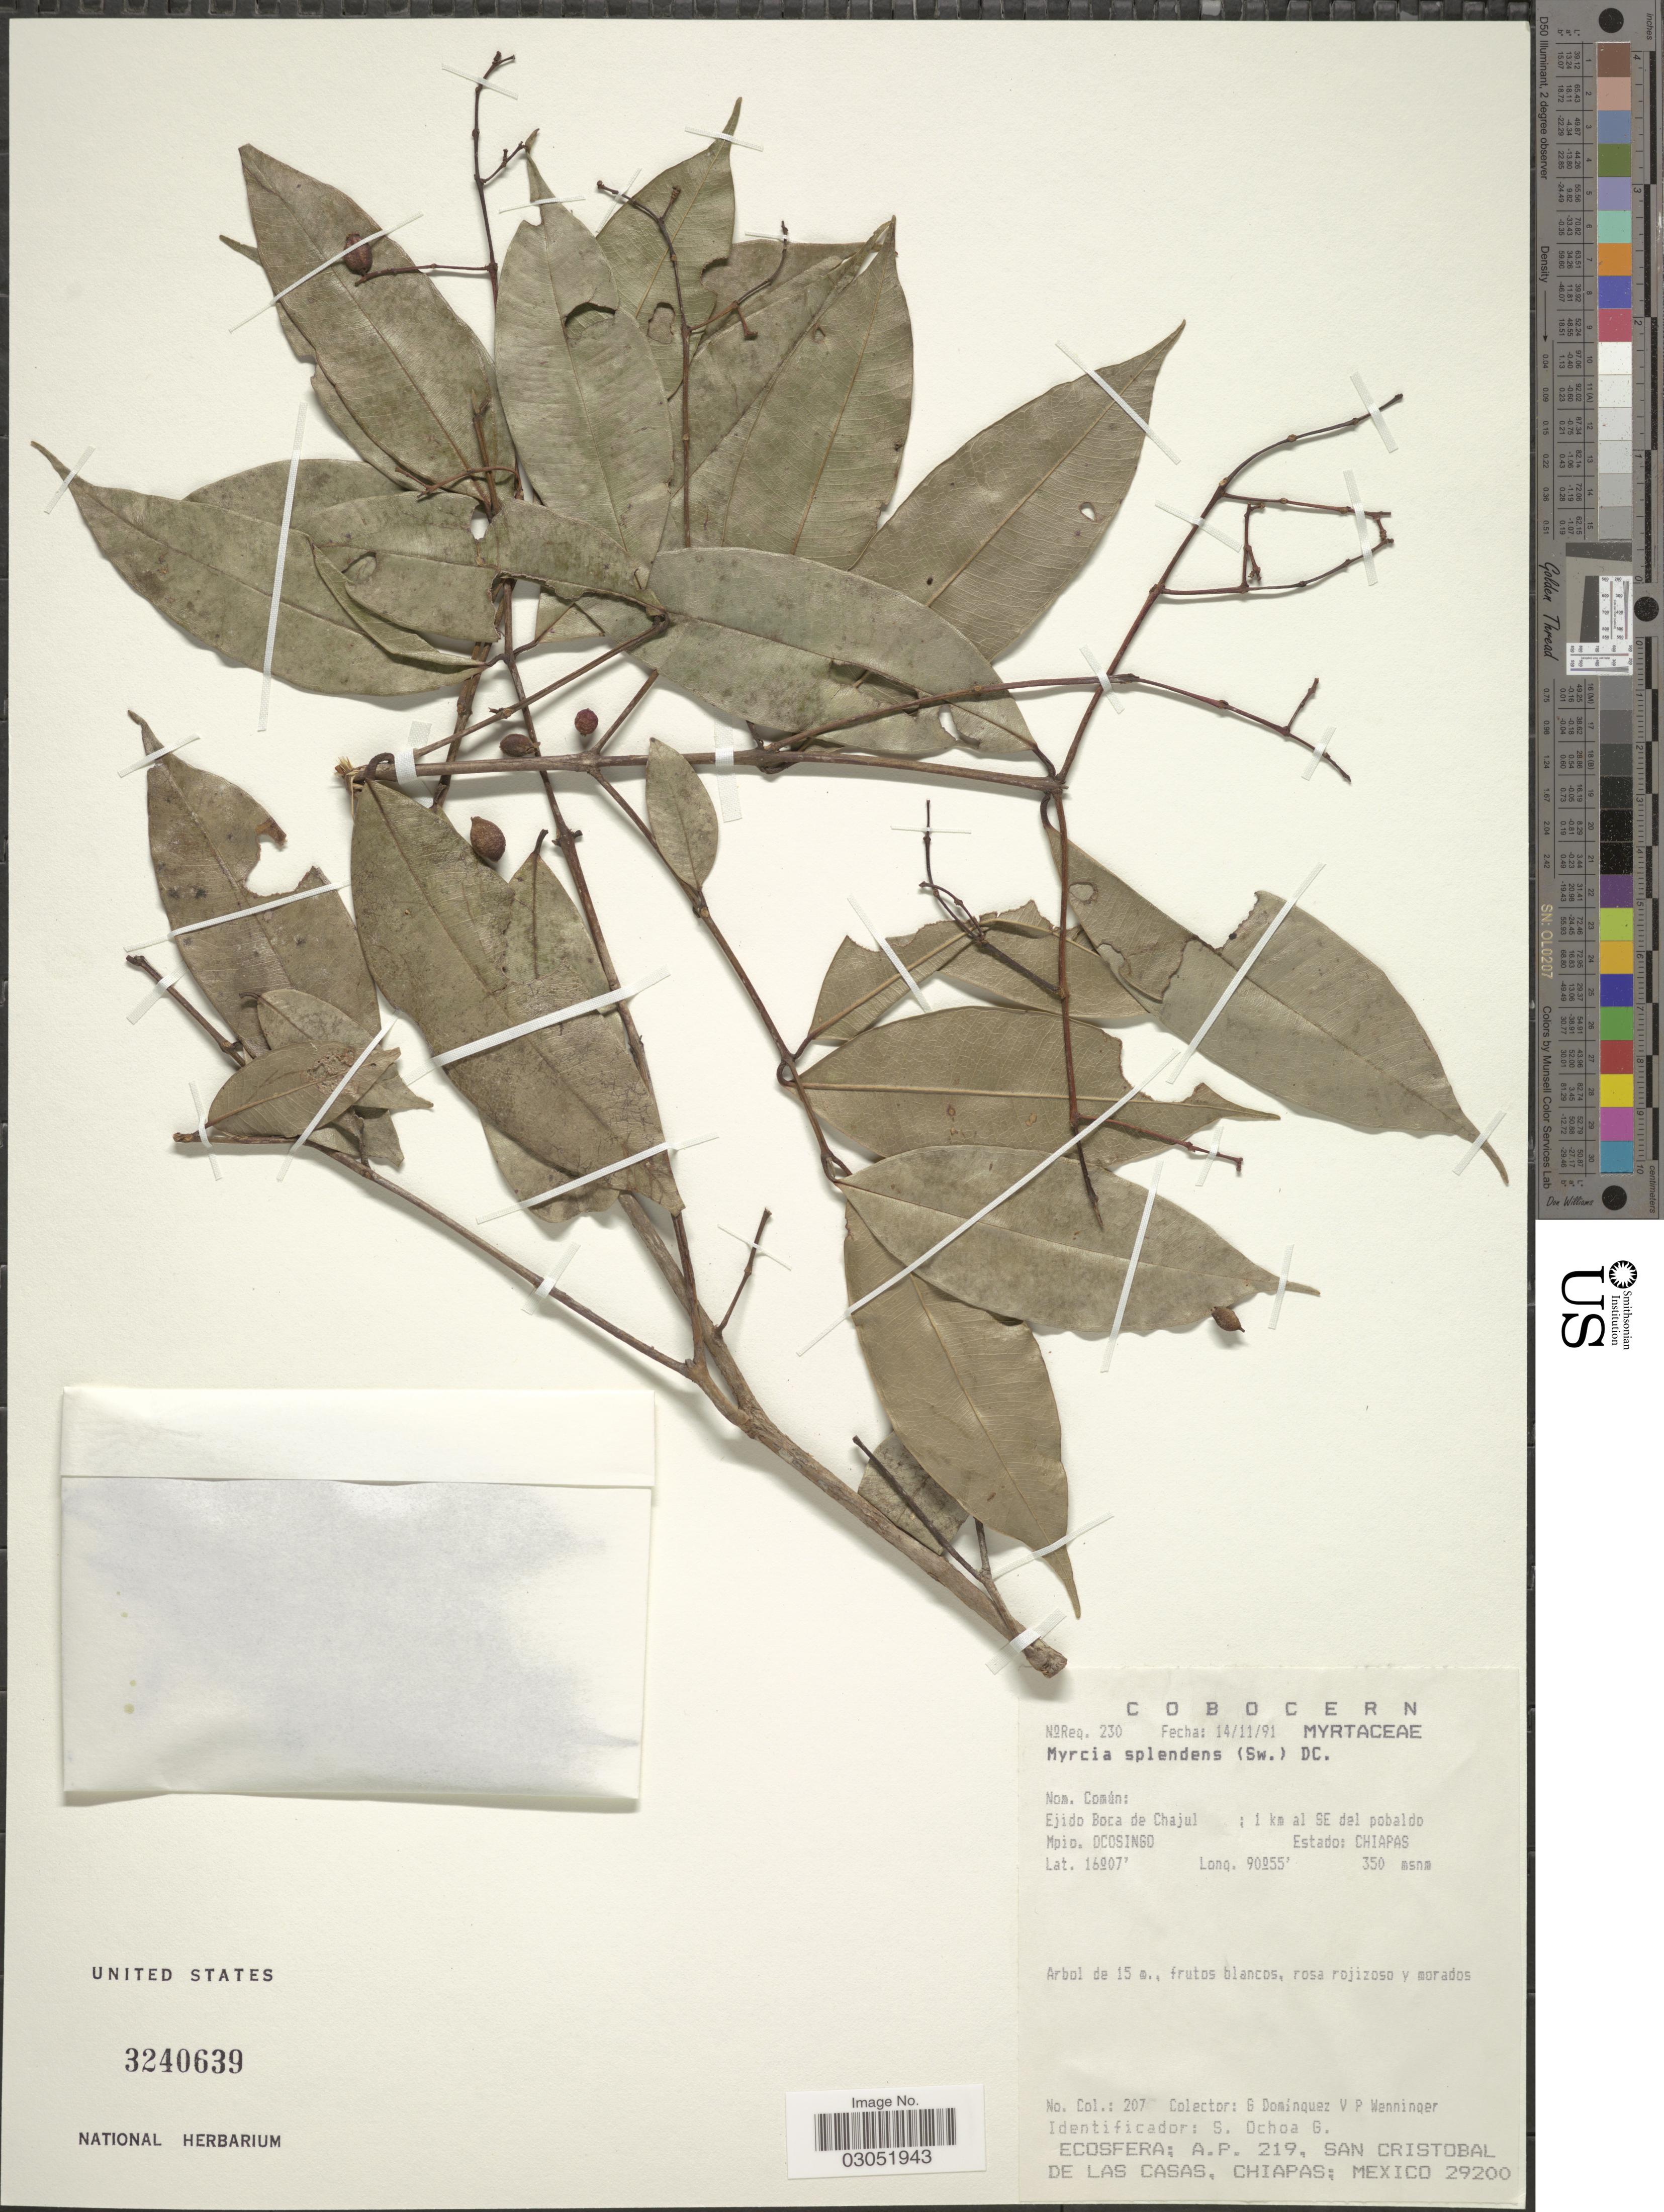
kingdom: Plantae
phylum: Tracheophyta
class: Magnoliopsida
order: Myrtales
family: Myrtaceae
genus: Myrcia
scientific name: Myrcia splendens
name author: (Sw.) DC.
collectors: G. Dominquez V. & P. Wenninger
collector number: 207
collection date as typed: Transcribed d/m/y: 14/11/91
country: Mexico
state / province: Chiapas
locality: Ejido Boca de Chajul; 1 km al SE del pobaldo. Mpio Ocosingo.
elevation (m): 350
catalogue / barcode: US 3240639